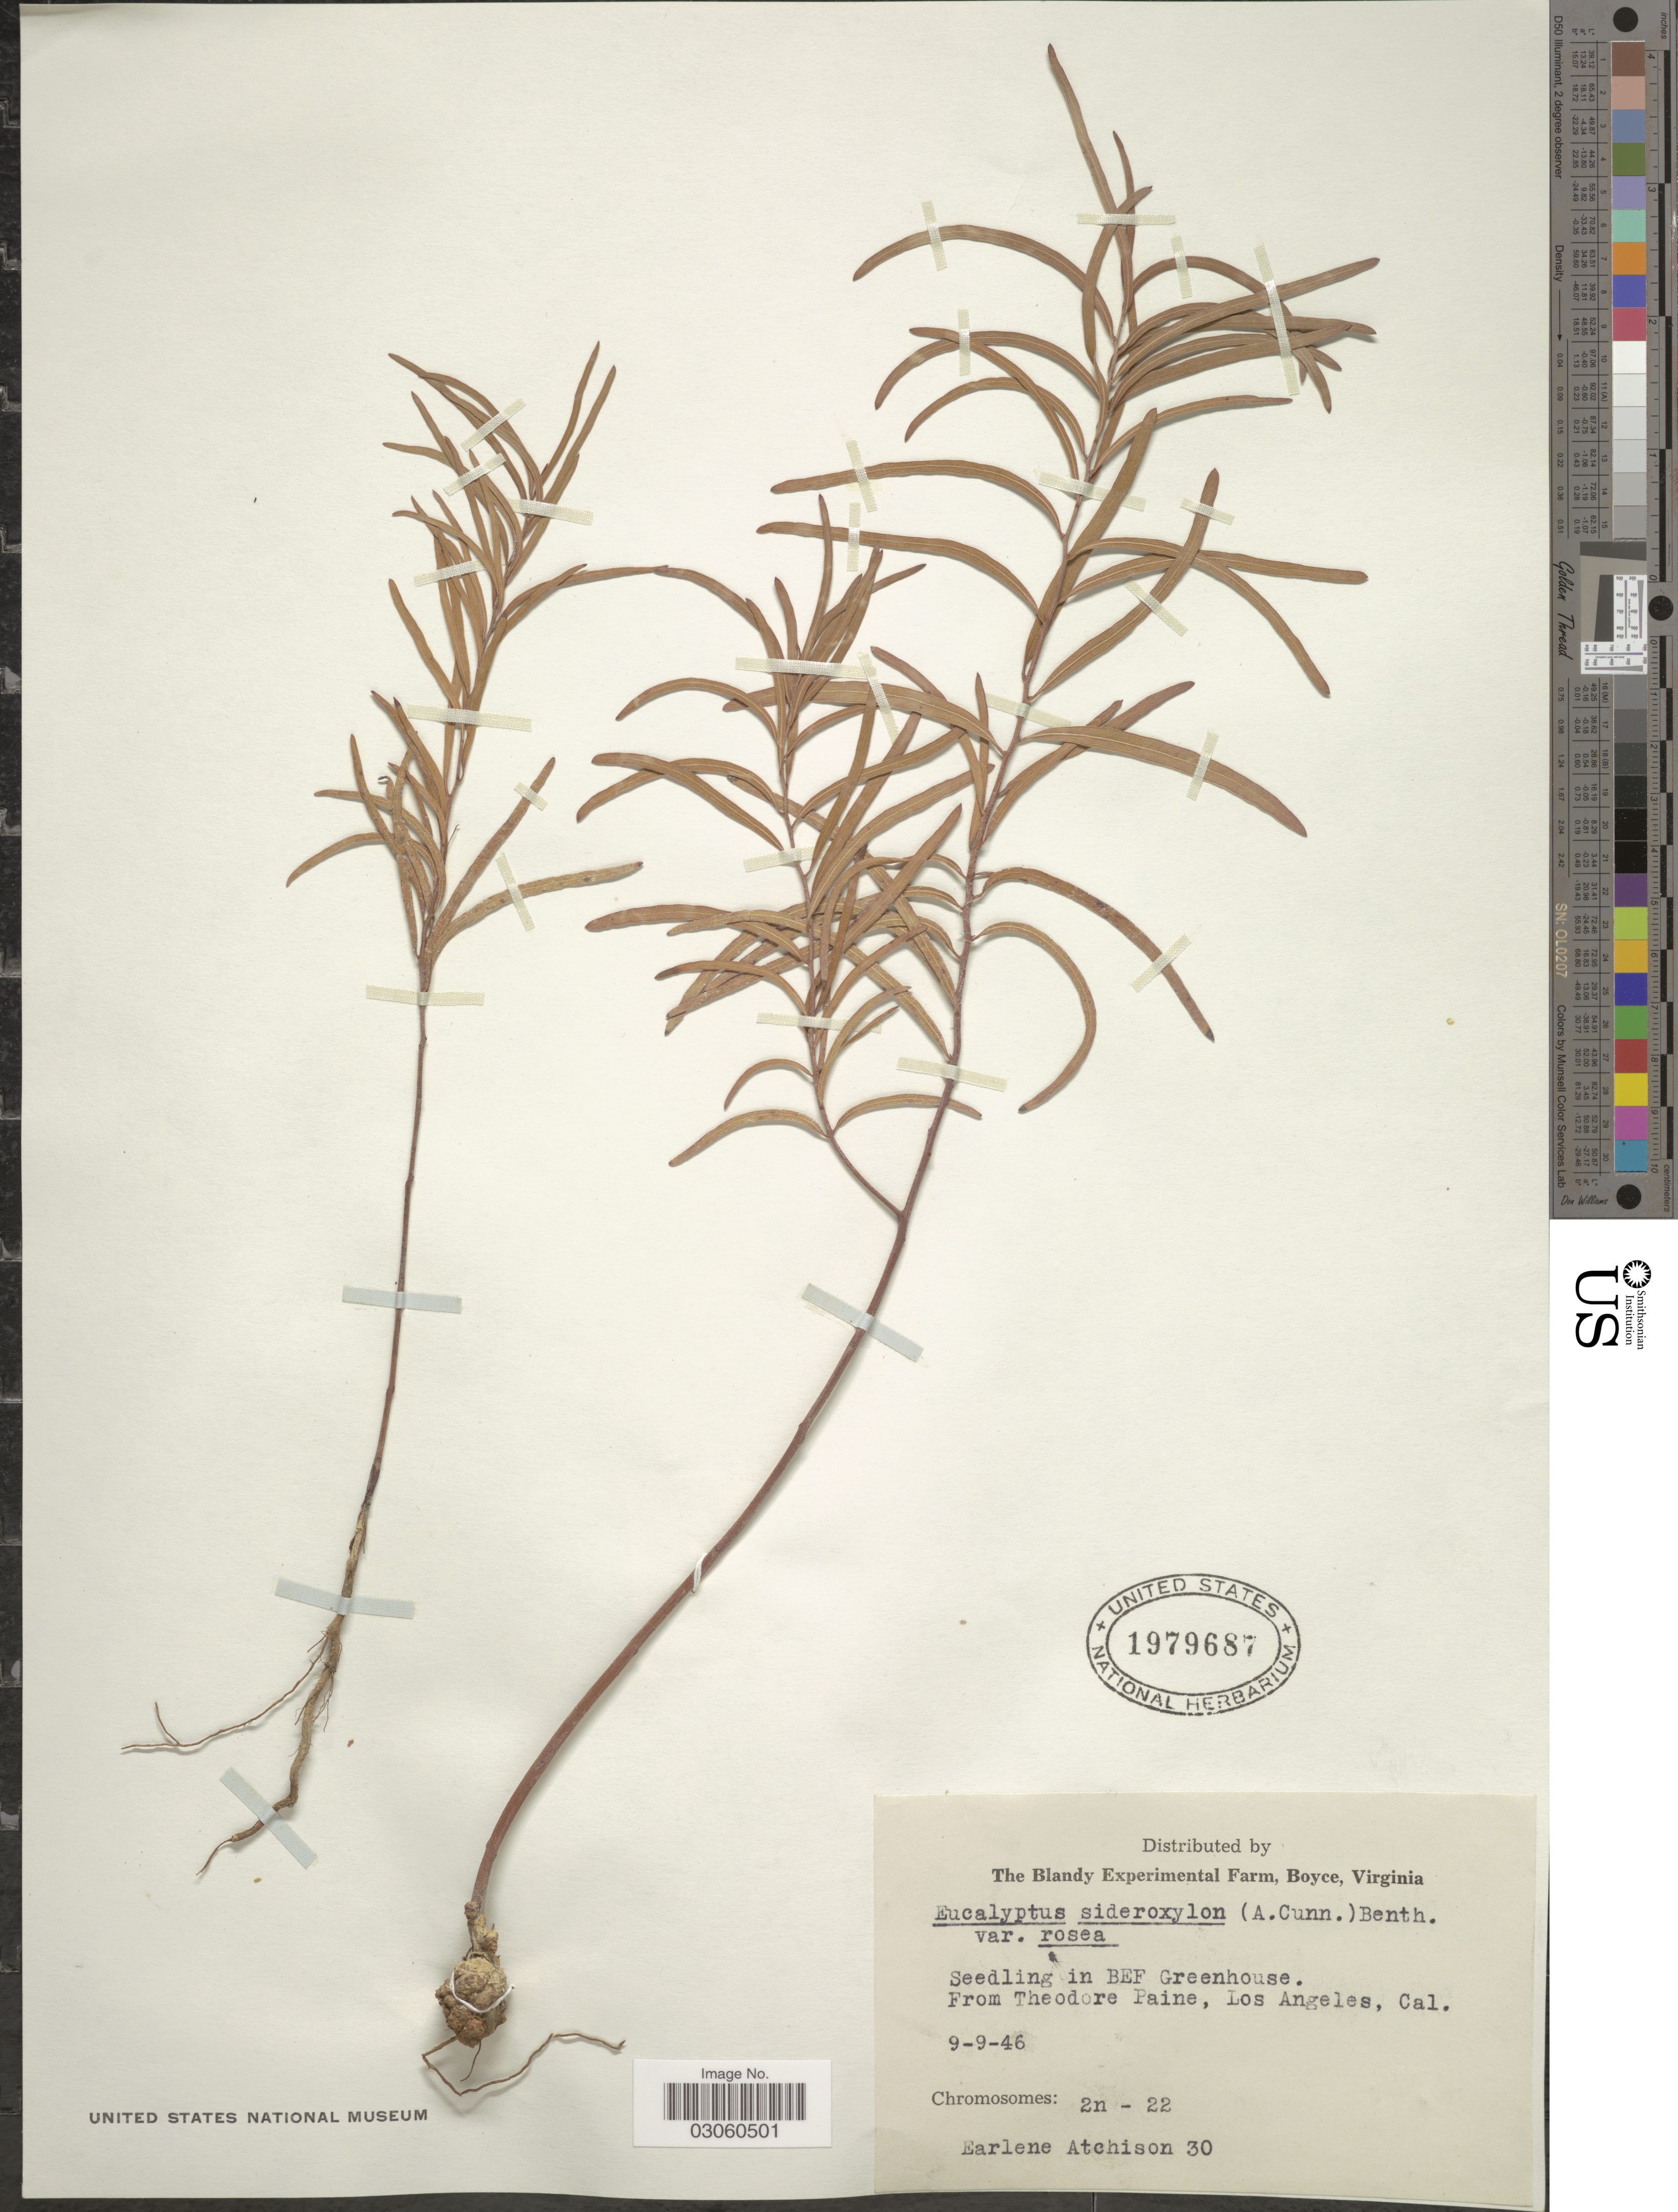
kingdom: Plantae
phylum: Tracheophyta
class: Magnoliopsida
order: Myrtales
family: Myrtaceae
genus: Eucalyptus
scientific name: Eucalyptus sideroxylon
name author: A. Cunn. ex Woolls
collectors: E. Atchison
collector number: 30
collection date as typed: Transcribed d/m/y: 9/9/46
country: United States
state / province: Virginia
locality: The Blandy Experimental Farm, Boyce, Viriginia.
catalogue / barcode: US 1979687